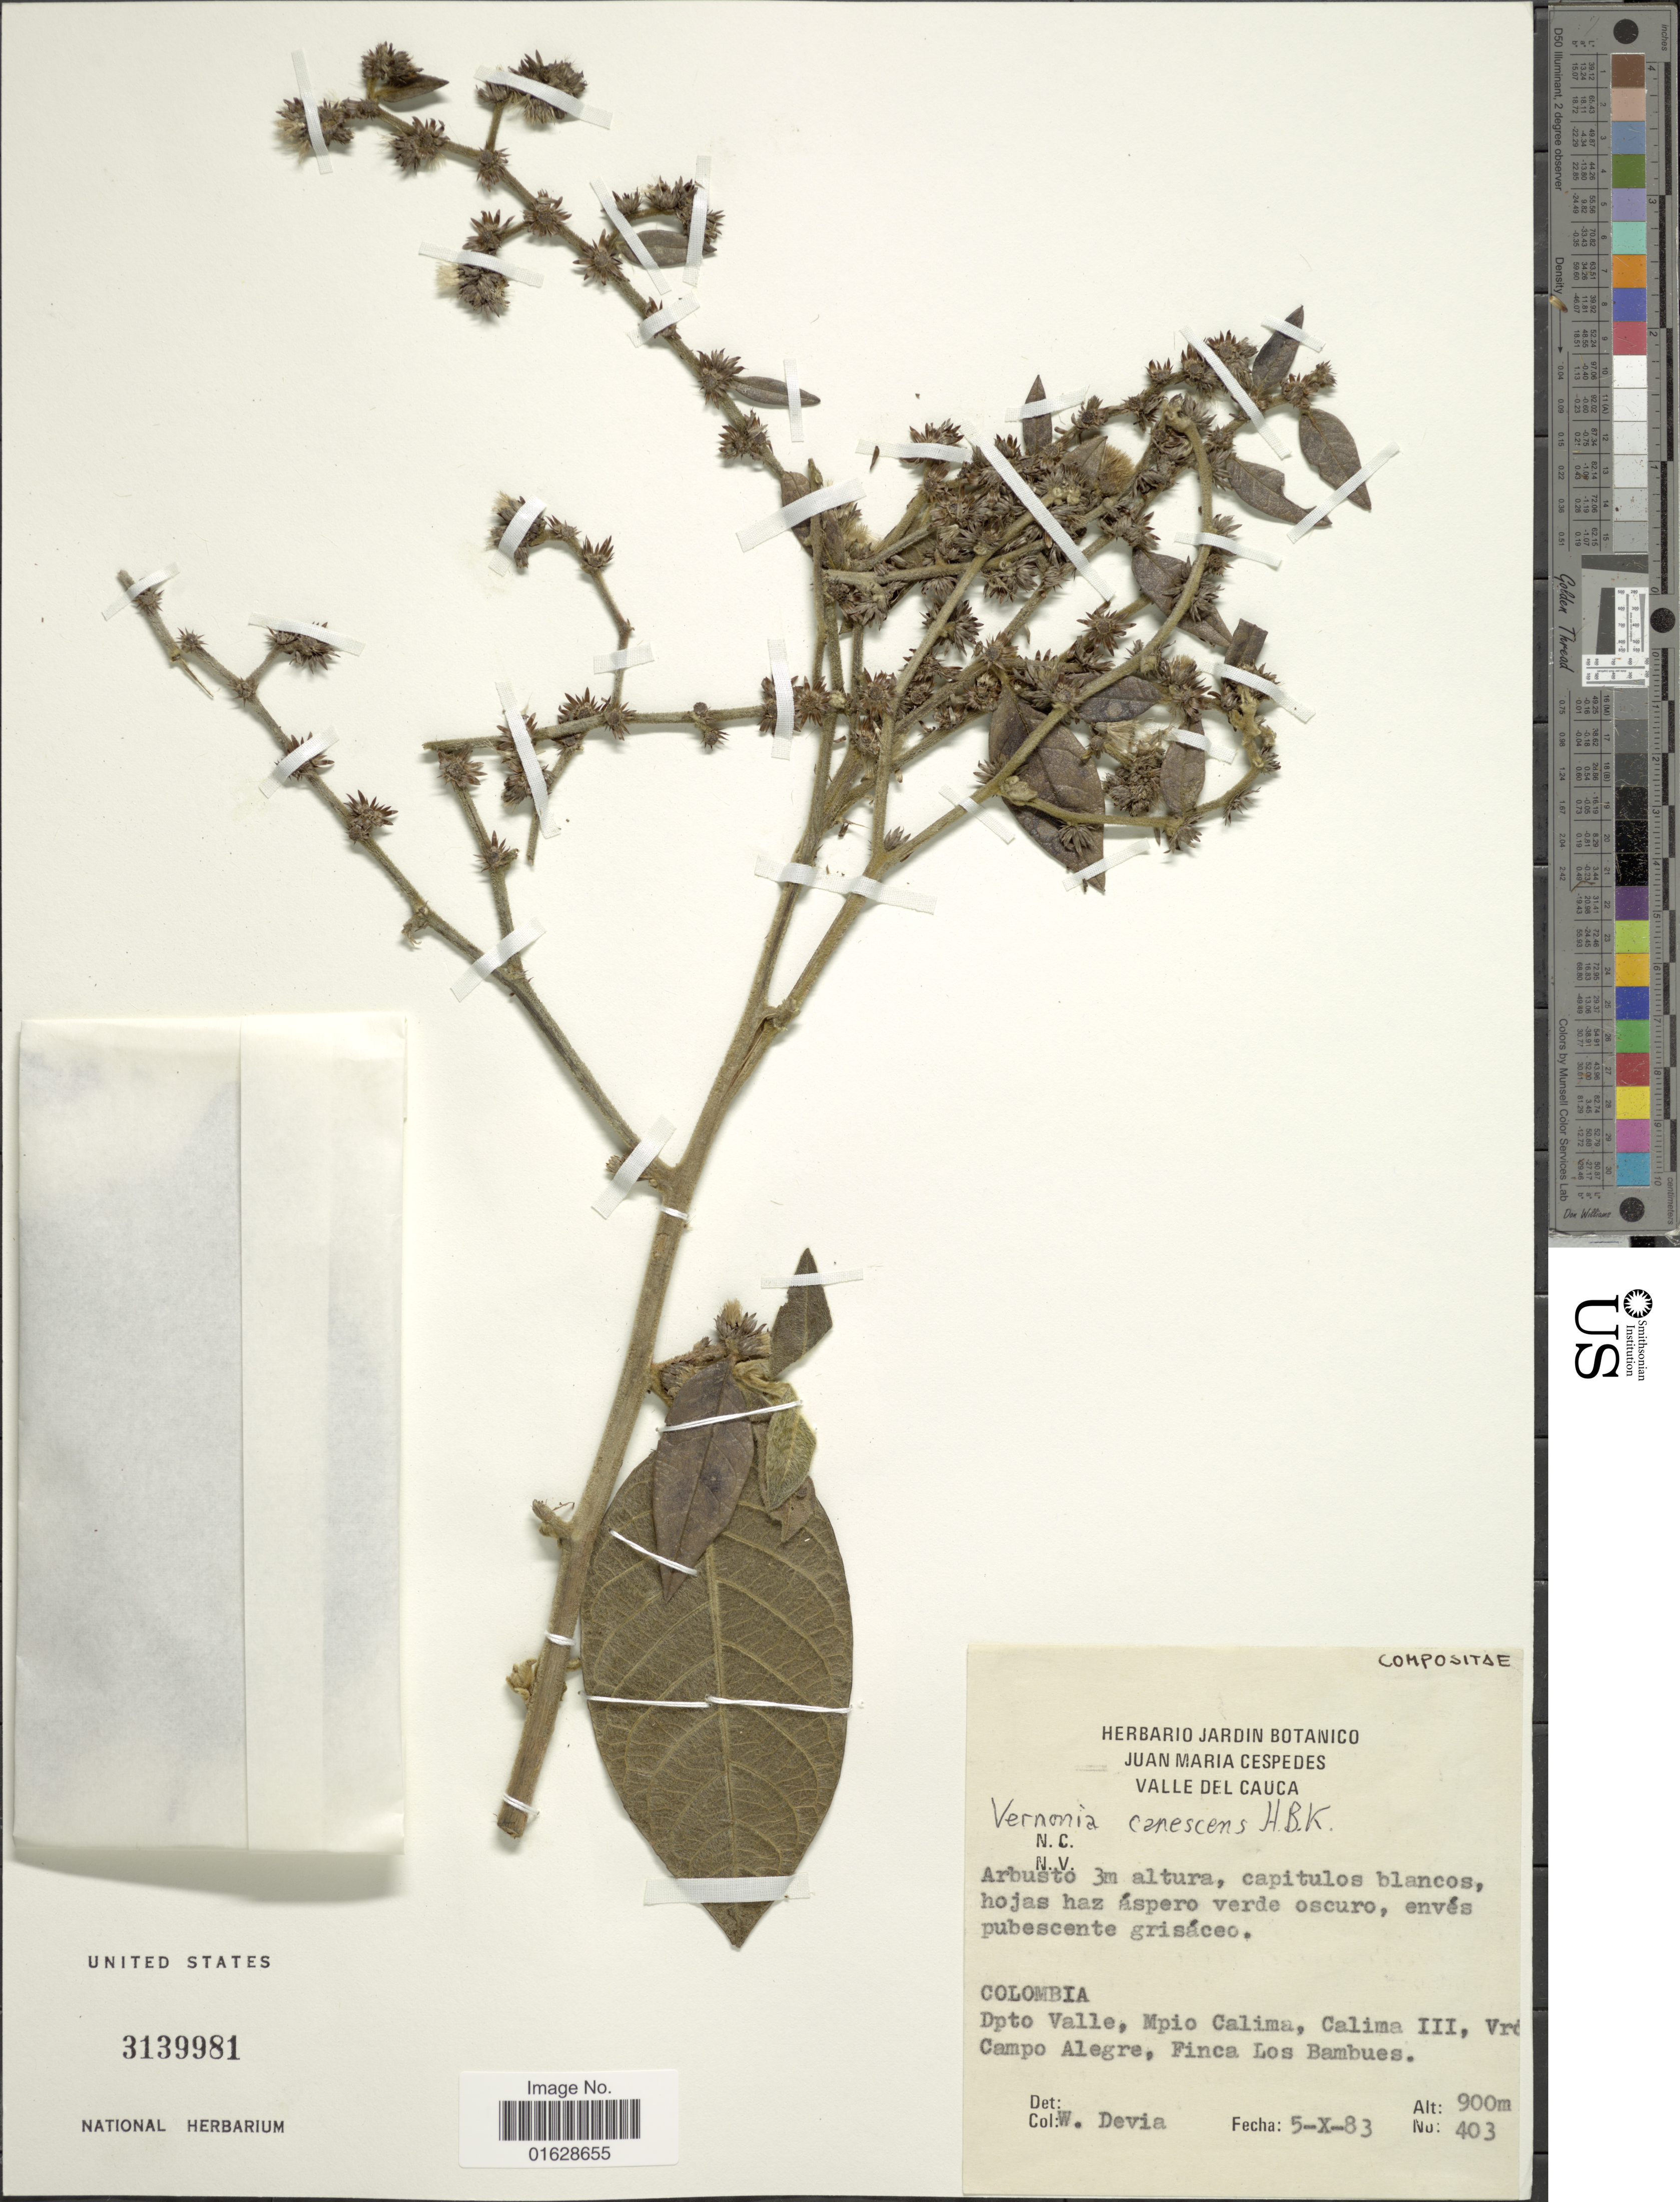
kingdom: Plantae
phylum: Tracheophyta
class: Magnoliopsida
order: Asterales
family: Asteraceae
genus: Lepidaploa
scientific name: Lepidaploa canescens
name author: (Kunth) H. Rob.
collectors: W. Devia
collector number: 403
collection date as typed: Transcribed d/m/y: 5/10/83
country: Colombia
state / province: Valle del Cauca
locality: Valle del Cauca. Colombia. Dpto Valle, Mpio Calima, Calima III, vrd Campo Alegre, Finca Los Bambues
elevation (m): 900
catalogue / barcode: US 3139981